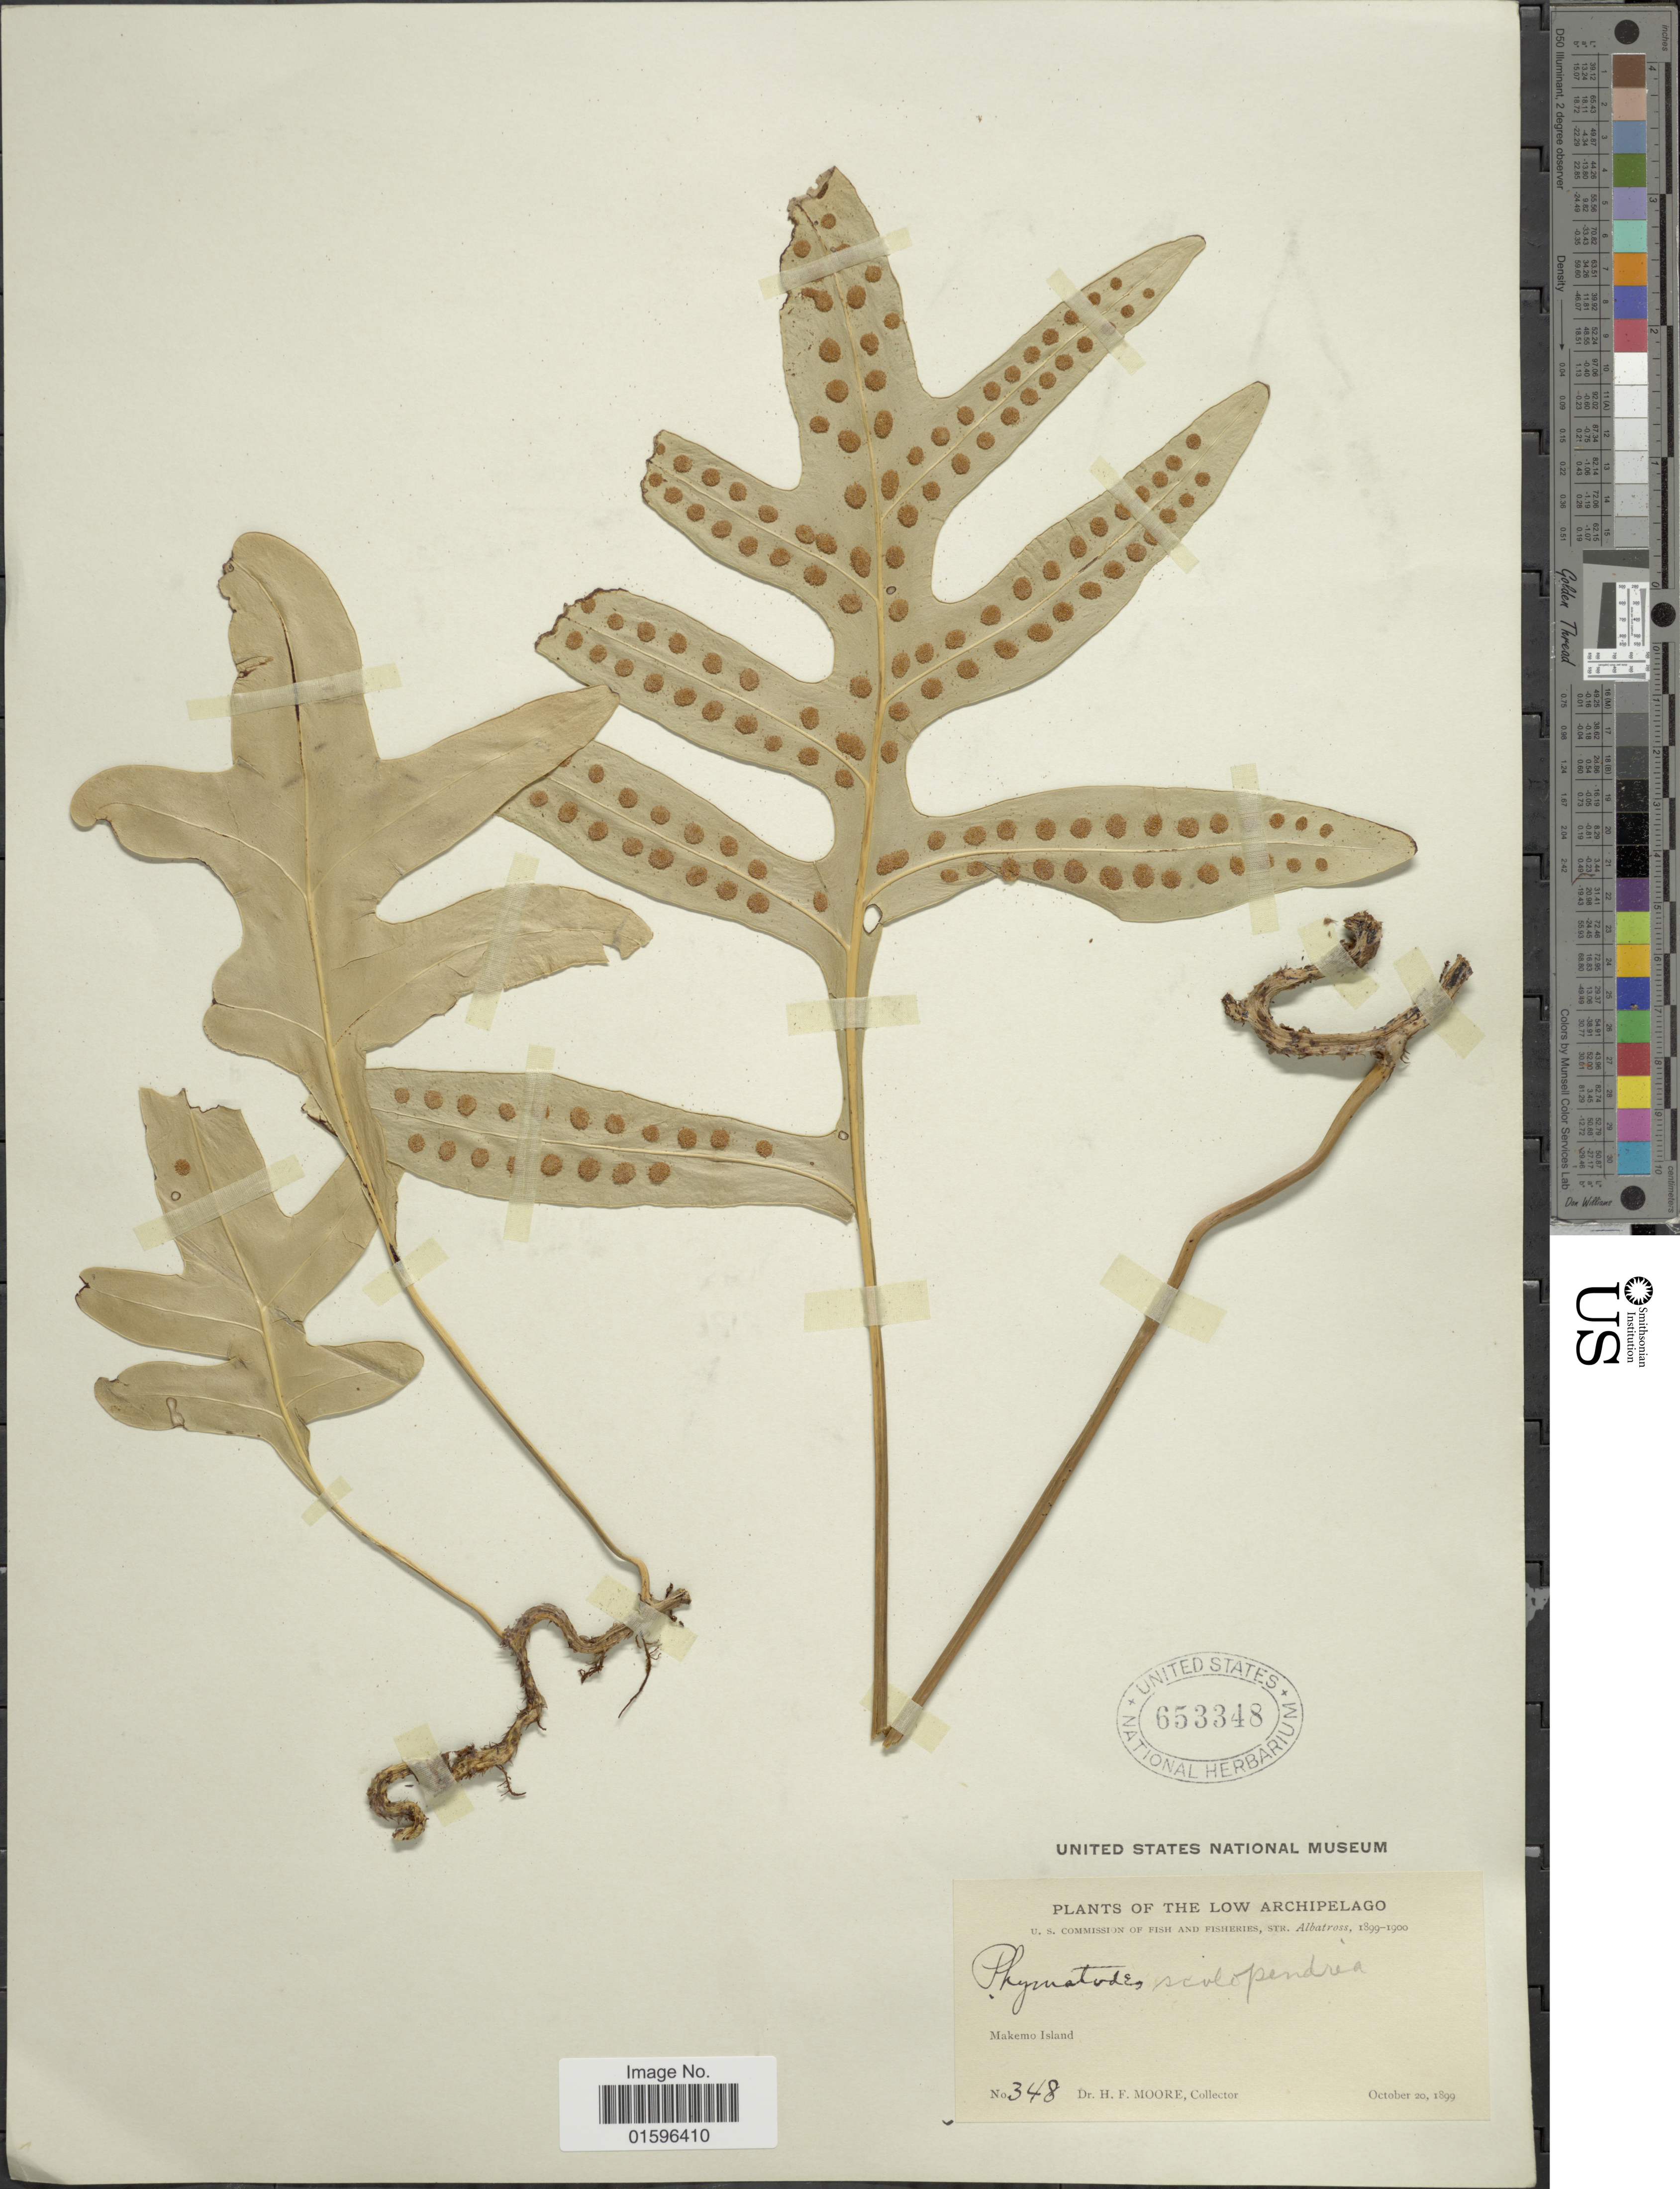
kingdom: Plantae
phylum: Tracheophyta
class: Polypodiopsida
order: Polypodiales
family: Polypodiaceae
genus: Polypodium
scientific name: Polypodium scolopendria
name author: Burm. f.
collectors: H. F. Moore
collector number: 348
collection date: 1899-10-20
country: French Polynesia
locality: The Low Archipelago, Makemo Island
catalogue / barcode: US 653348